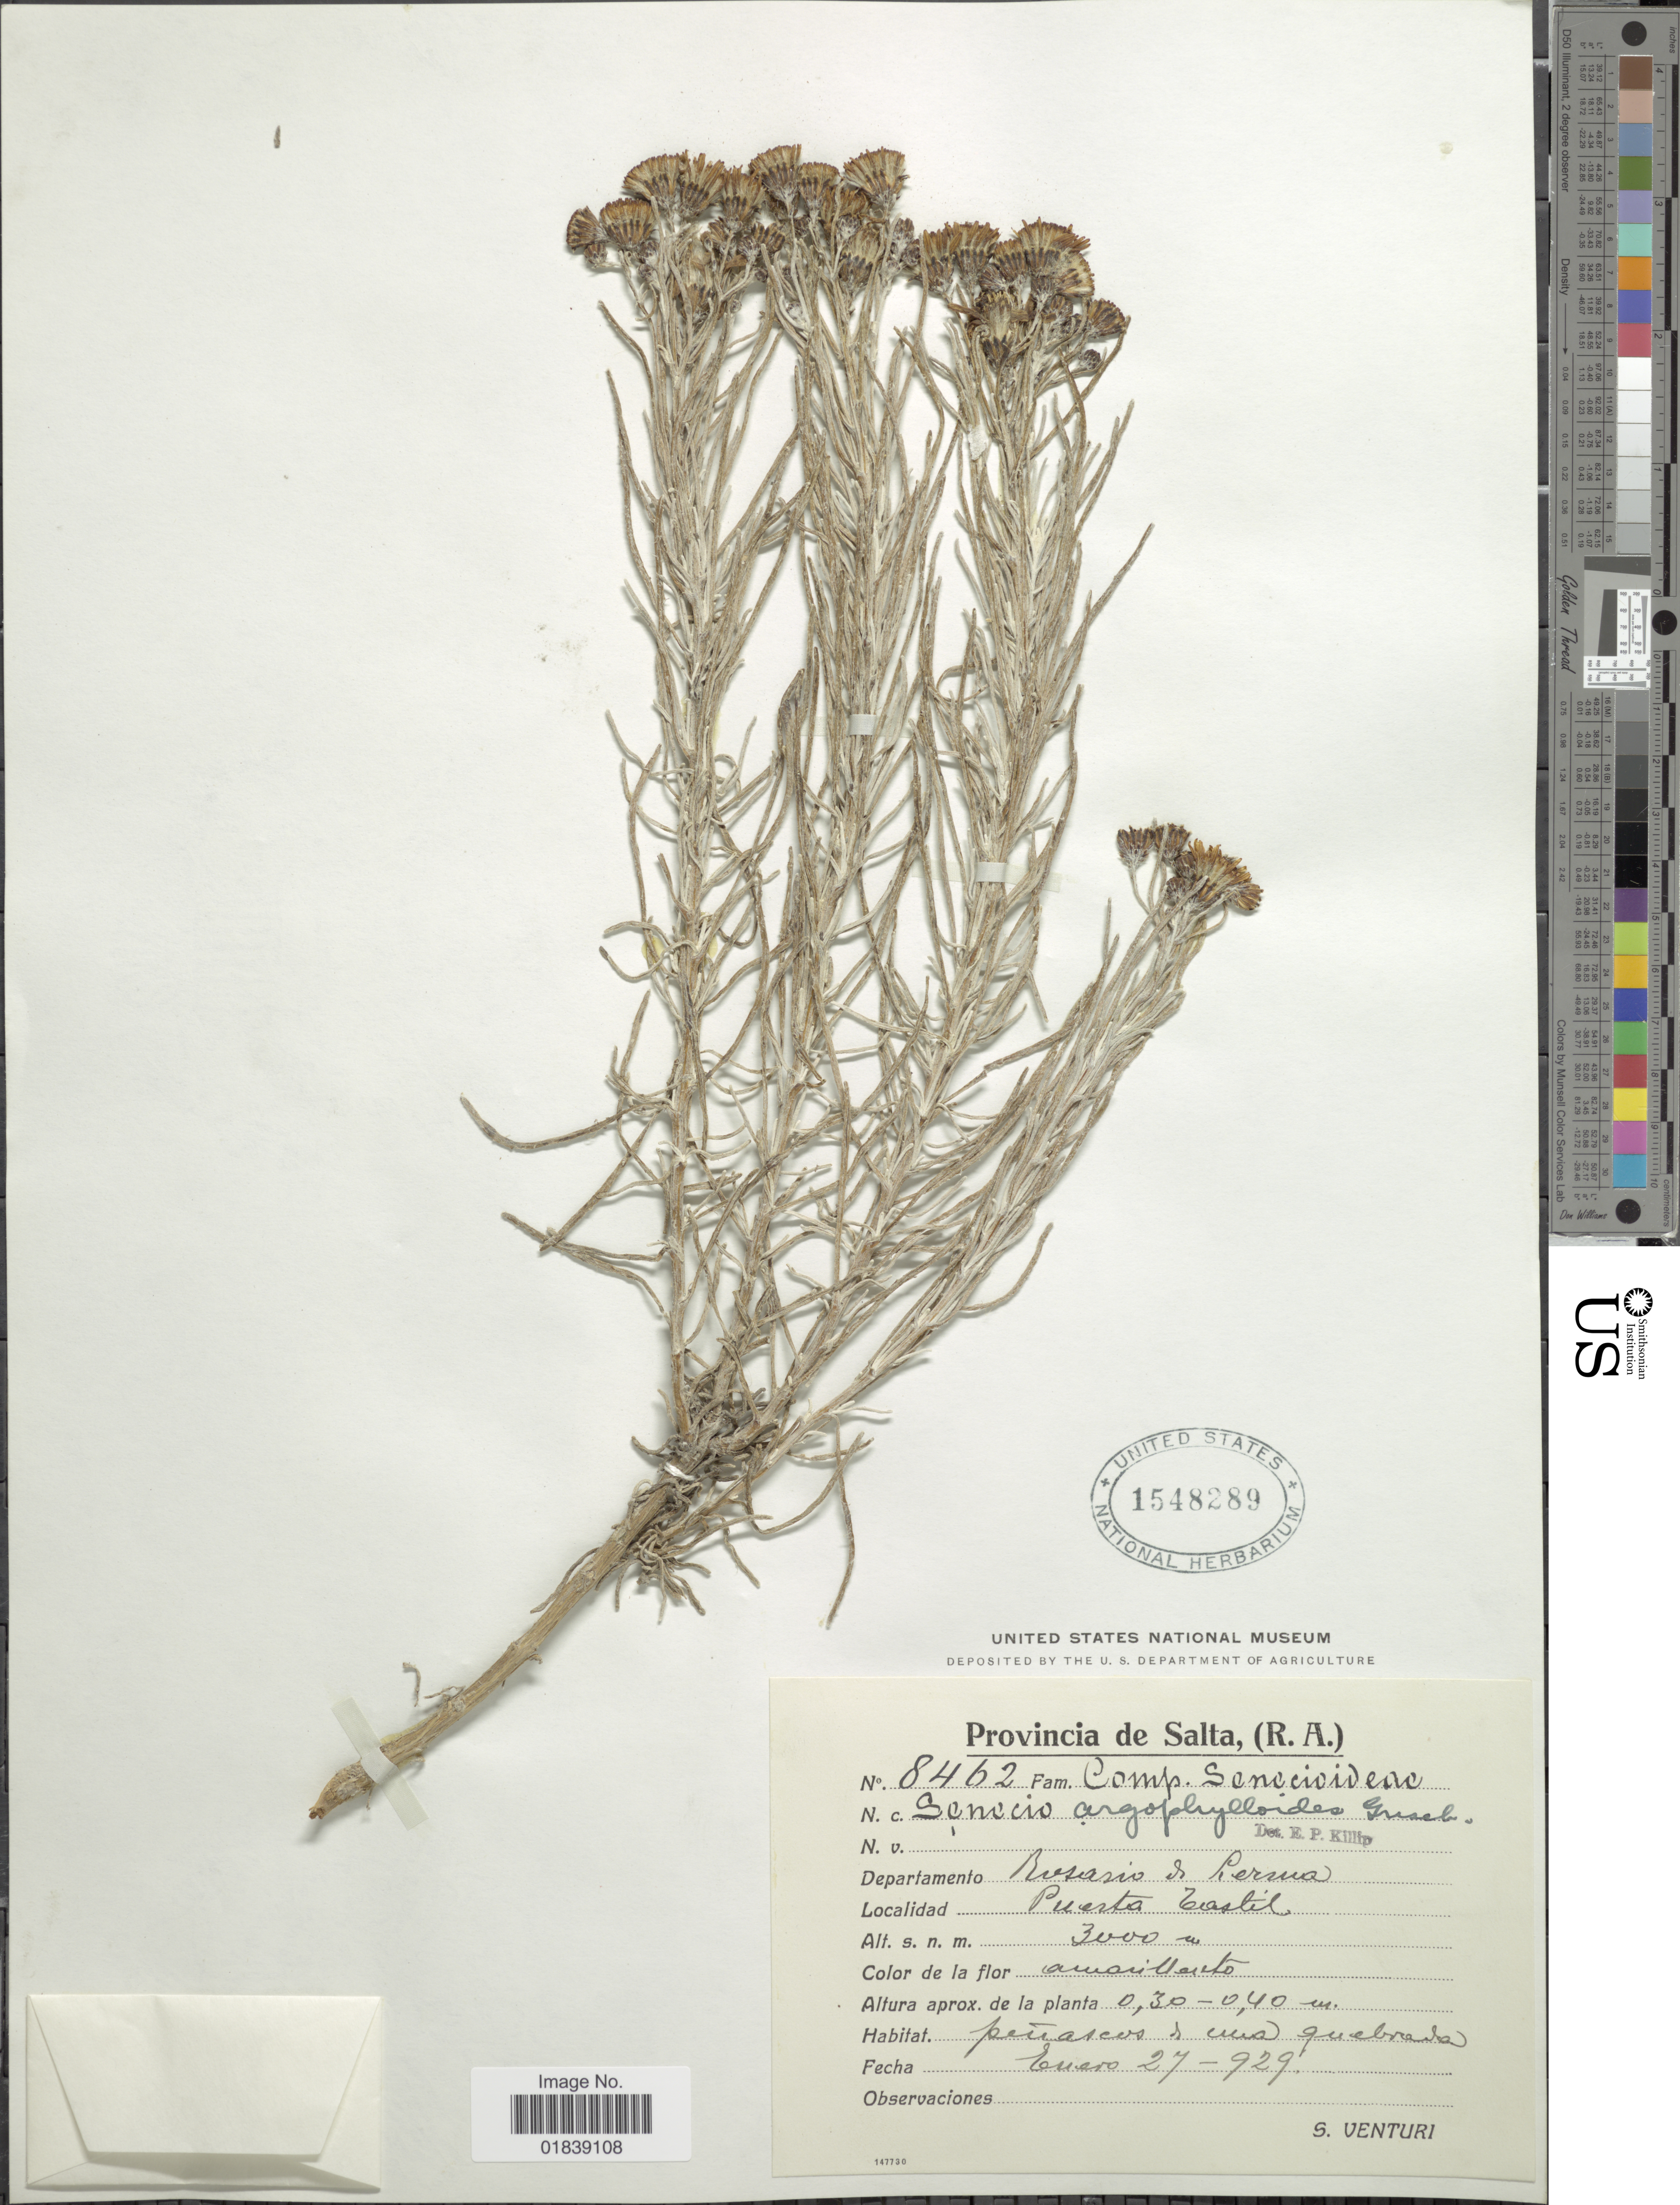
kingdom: Plantae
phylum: Tracheophyta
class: Magnoliopsida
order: Asterales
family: Asteraceae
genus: Senecio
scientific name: Senecio argophylloides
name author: Griseb.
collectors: S. Venturi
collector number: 8462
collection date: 1929-01-27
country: Argentina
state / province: Salta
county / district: Rosario de Lerma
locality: Puerta Tastil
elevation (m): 3000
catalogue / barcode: US 1548289